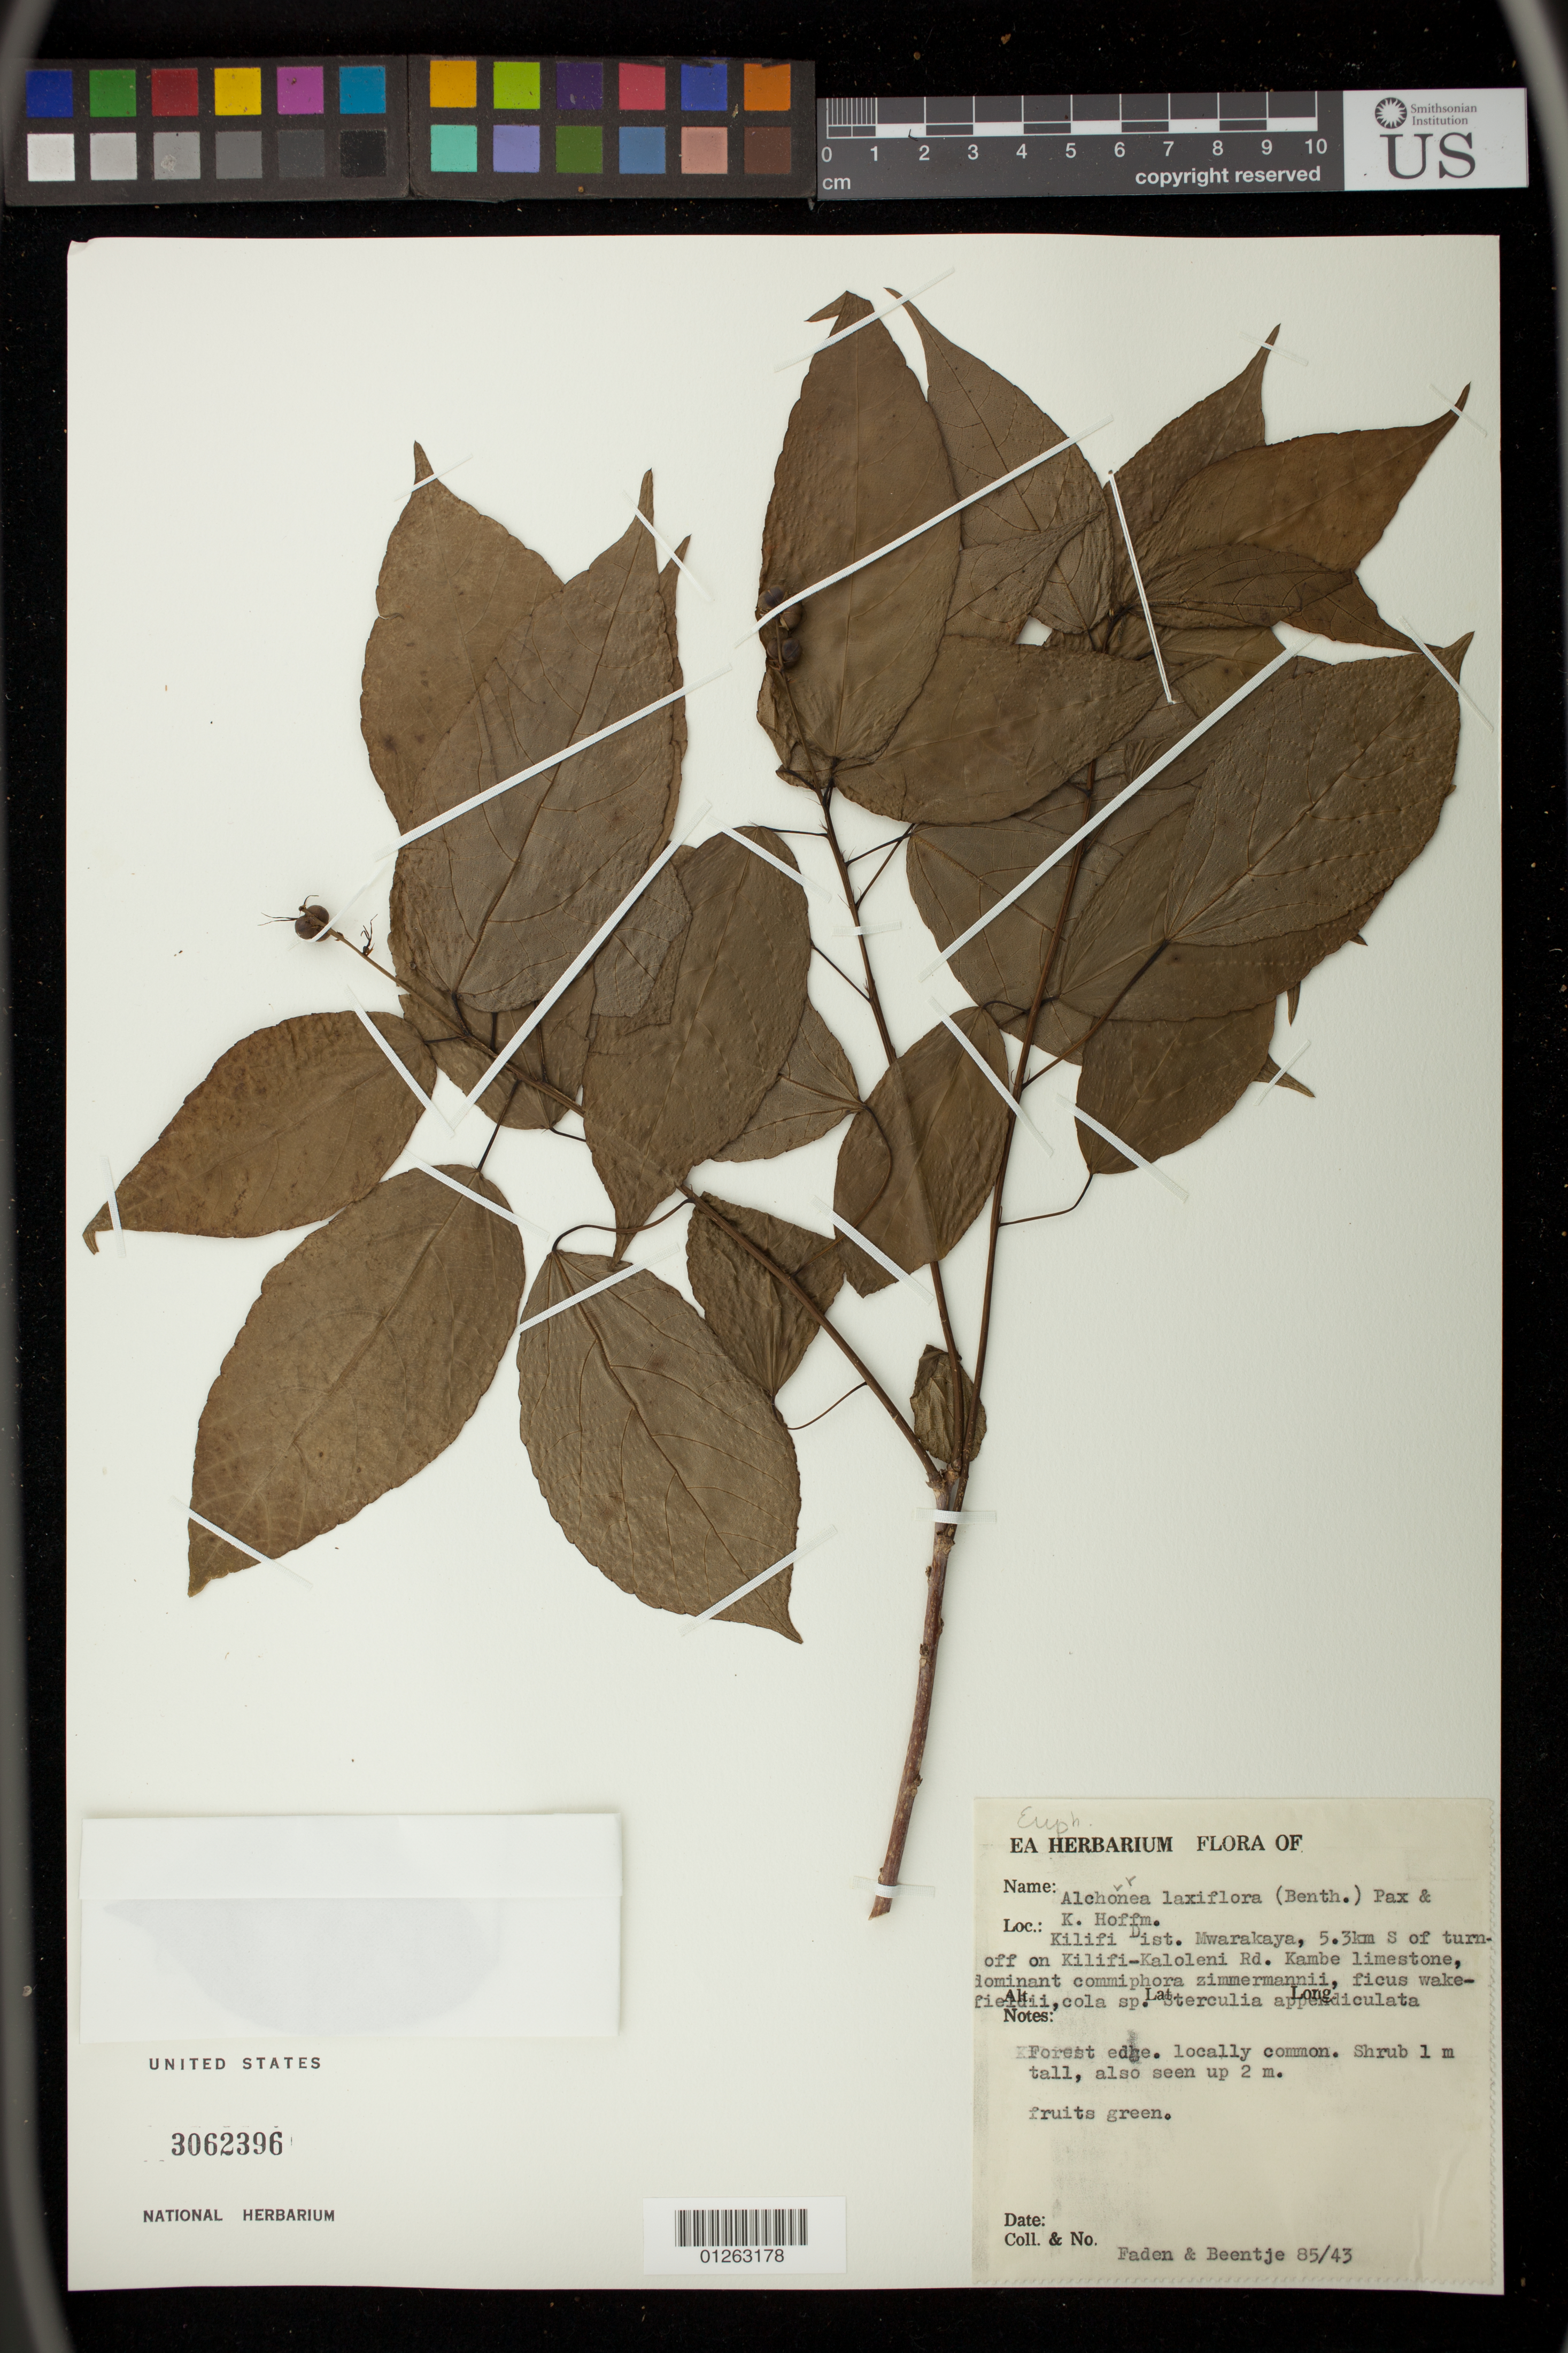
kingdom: Plantae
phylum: Tracheophyta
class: Magnoliopsida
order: Malpighiales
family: Euphorbiaceae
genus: Alchornea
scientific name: Alchornea laxiflora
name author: (Benth.) Pax & K. Hoffm.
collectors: R. B. Faden & H. J. Beentje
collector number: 85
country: Kenya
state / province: Kilifi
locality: Mwarakaya, 5.3km S of turn off on Kilifi-Kaloleni Rd.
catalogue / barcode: US 3062396